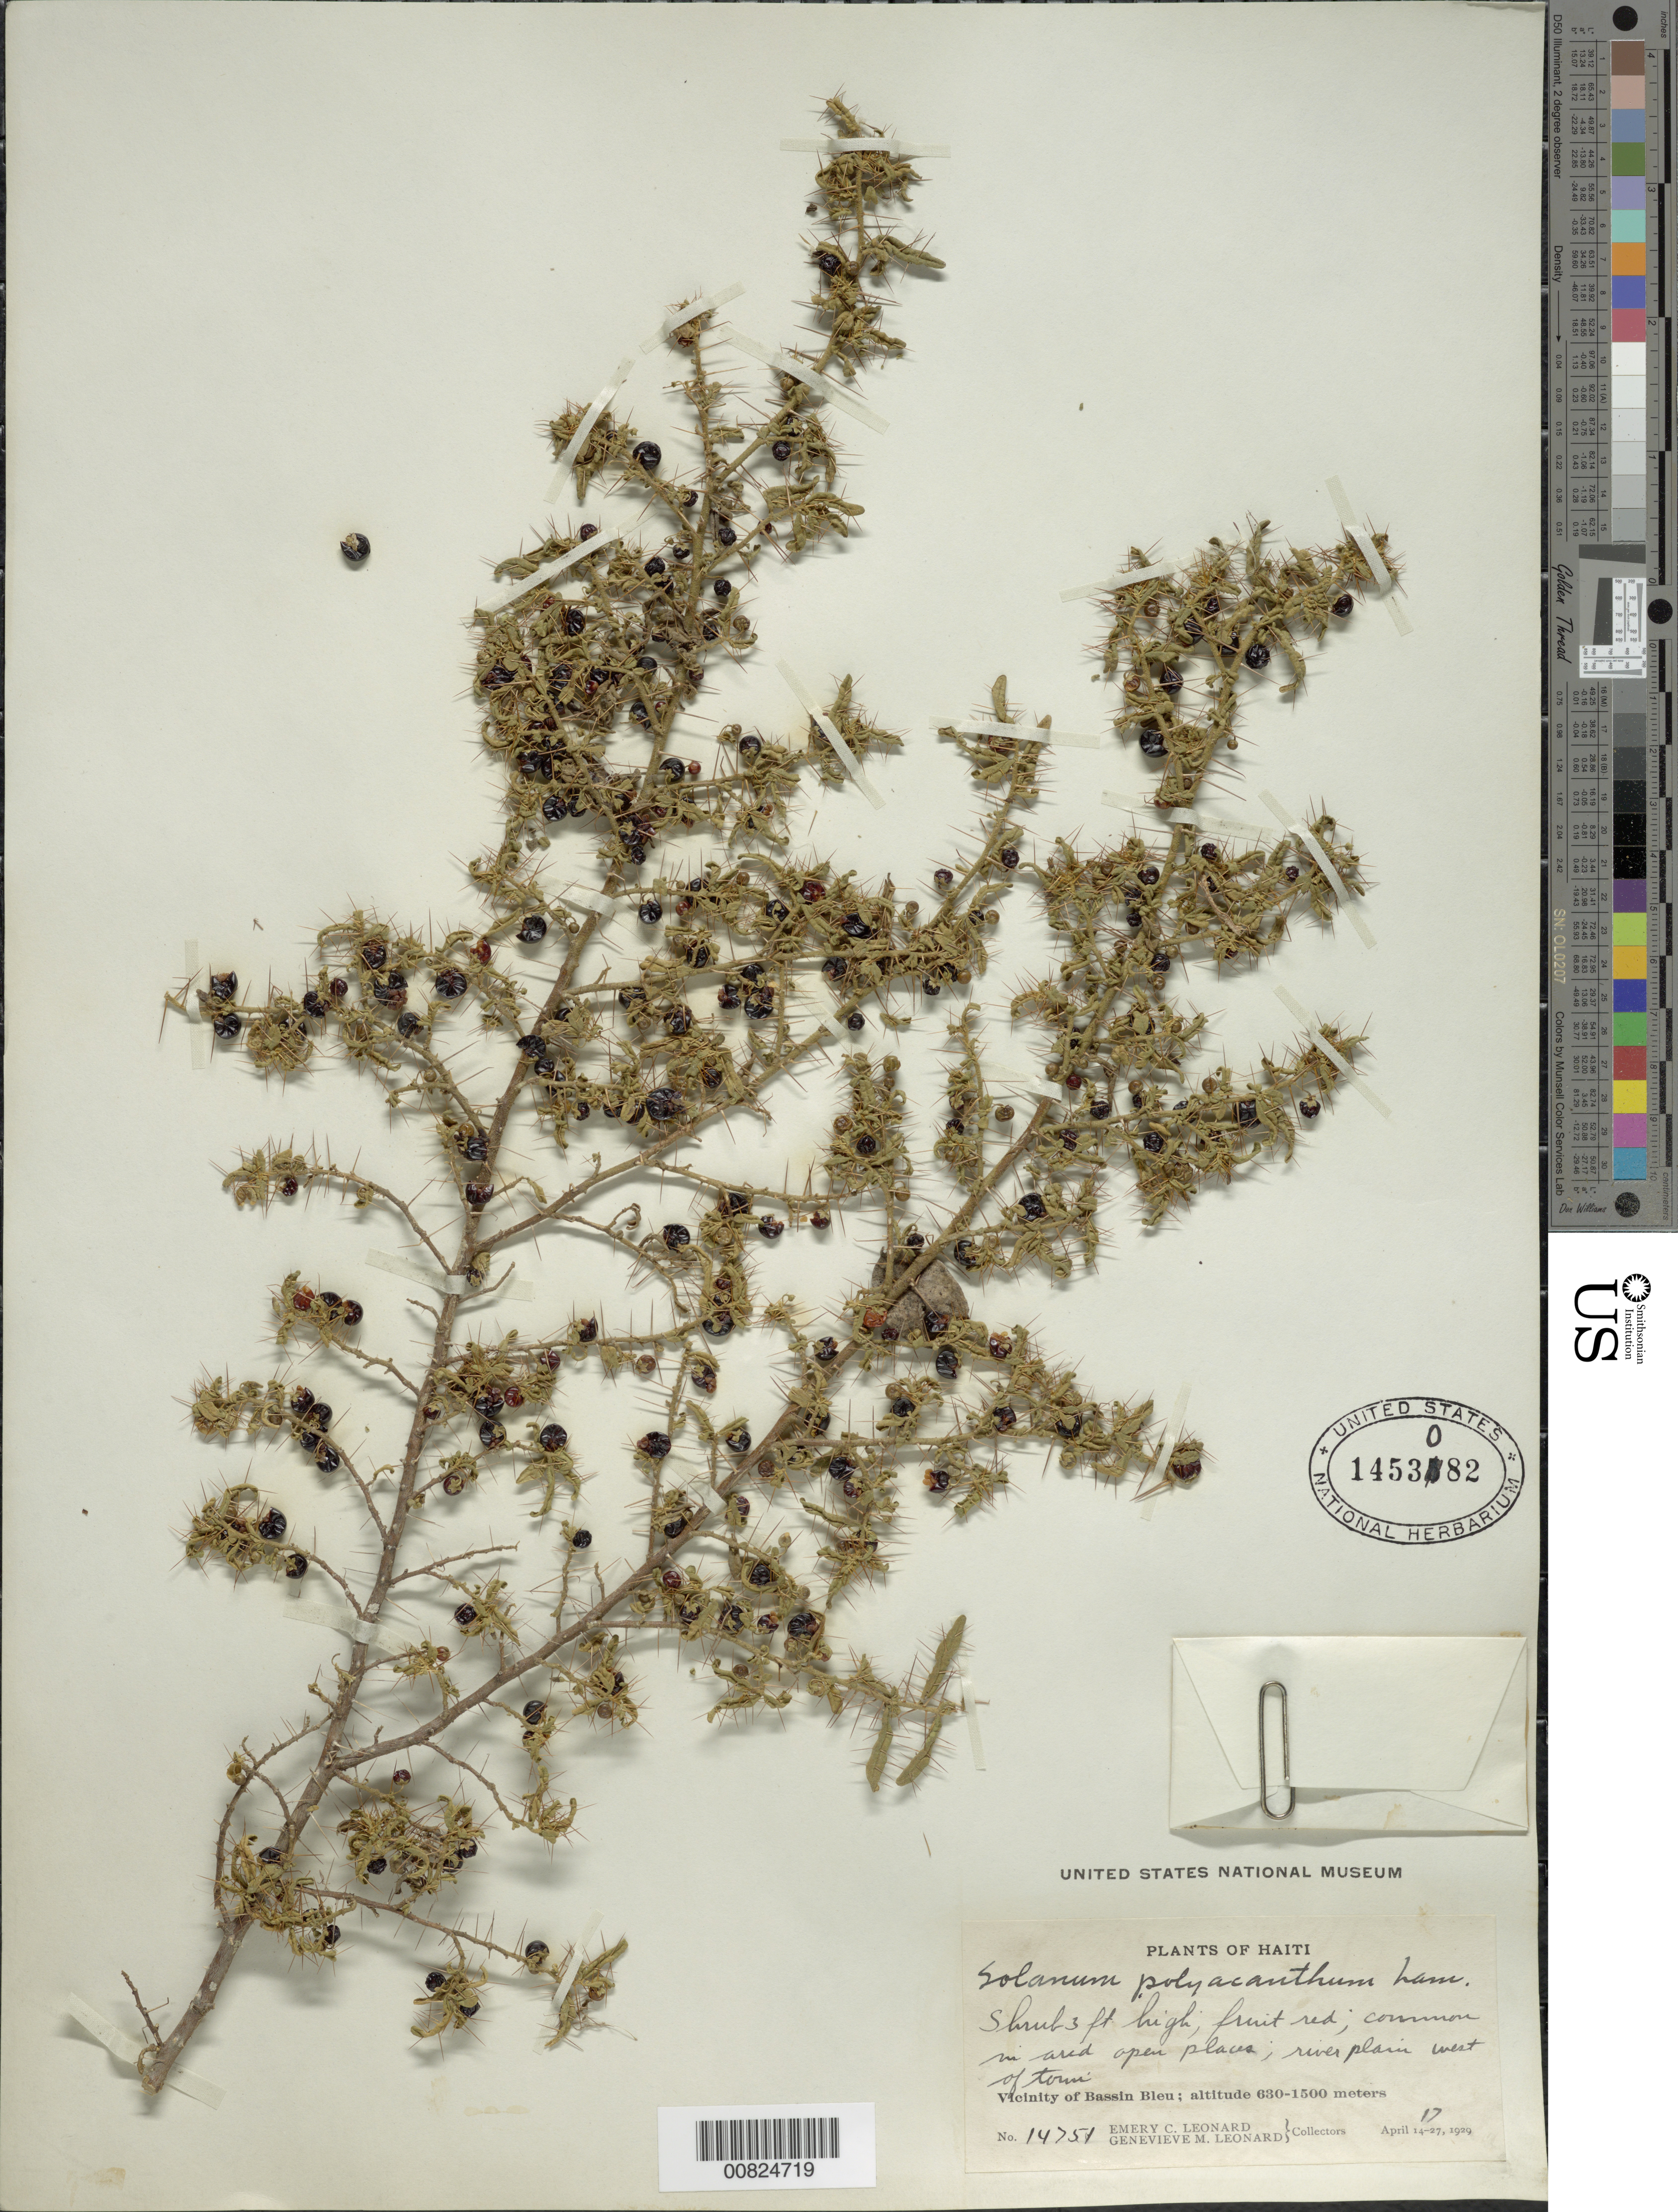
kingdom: Plantae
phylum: Tracheophyta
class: Magnoliopsida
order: Solanales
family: Solanaceae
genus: Solanum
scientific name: Solanum polycanthum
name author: Lam.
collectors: E. C. Leonard & G. M. Leonard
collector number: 14751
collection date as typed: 17 Apr 1929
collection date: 1929-04-17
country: Haiti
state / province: Nord-Ouest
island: Hispaniola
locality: Vicinity of Bassin Bleu, river plain W of town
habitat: In arid open places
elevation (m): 630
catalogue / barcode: US 1453082